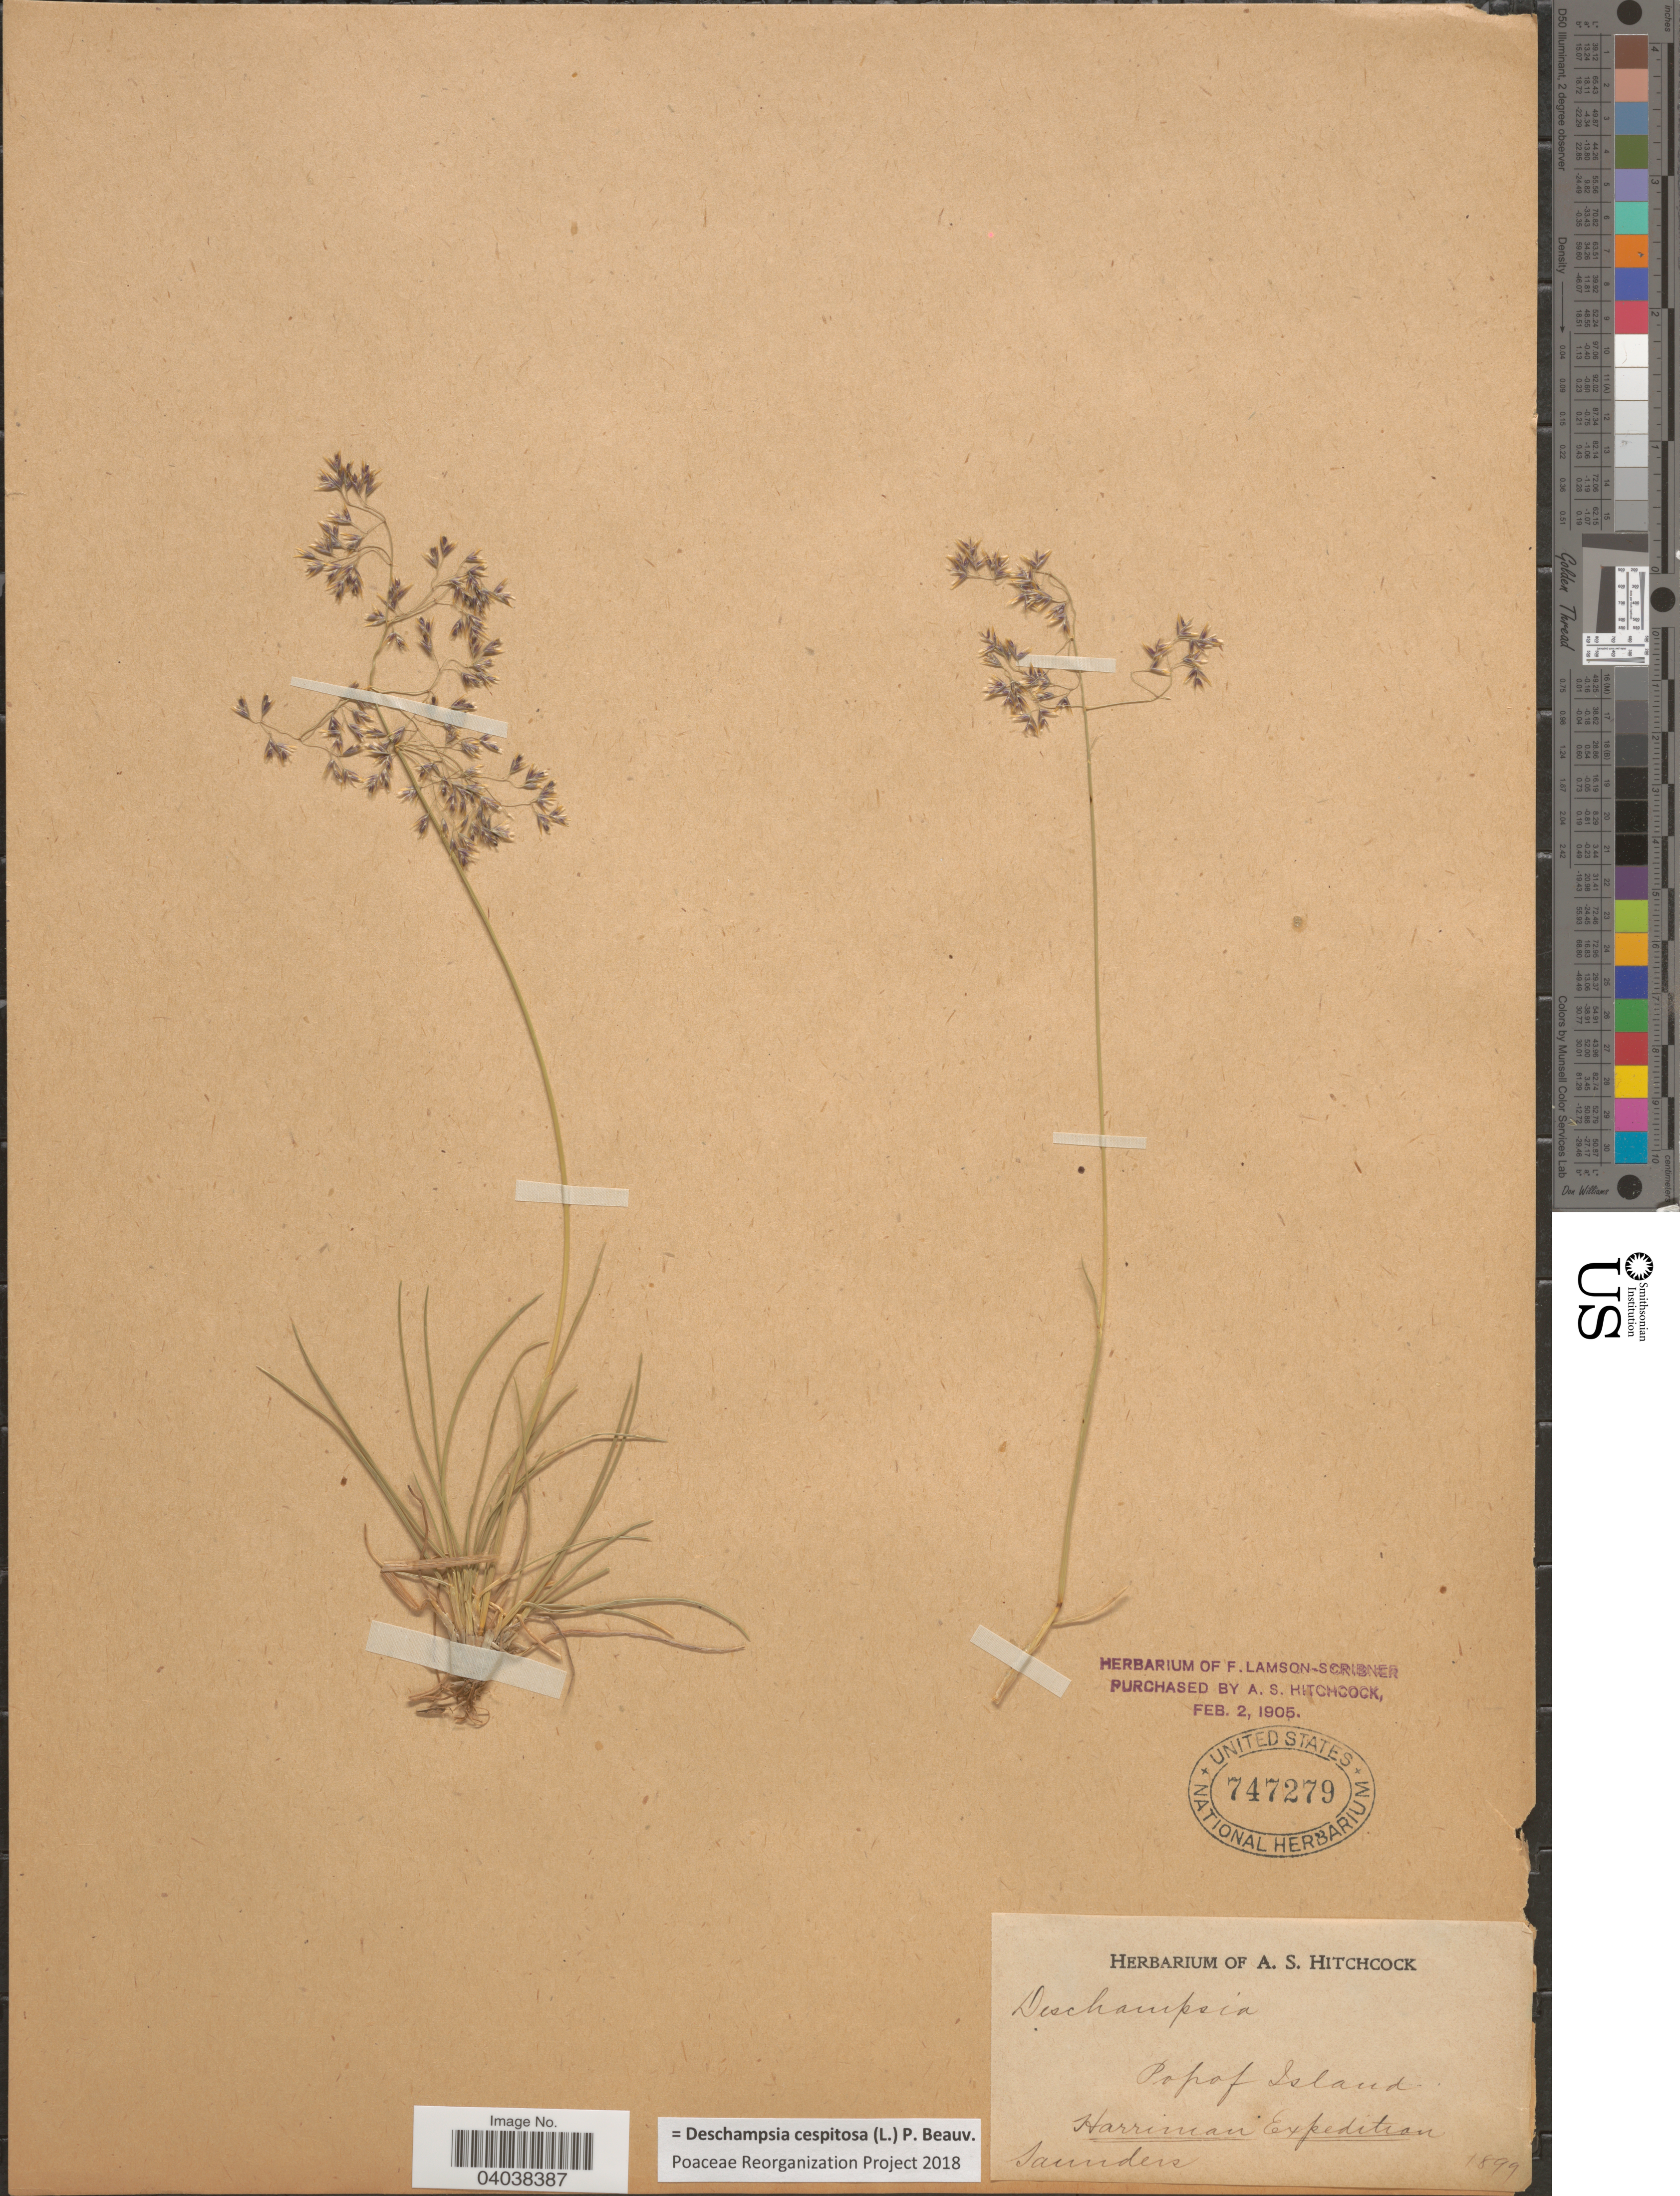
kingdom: Plantae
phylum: Tracheophyta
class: Liliopsida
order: Poales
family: Poaceae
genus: Deschampsia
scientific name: Deschampsia cespitosa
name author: (L.) P. Beauv.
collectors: -. Saunders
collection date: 1899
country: United States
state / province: Alaska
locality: Popof Island. Harriman Expedition.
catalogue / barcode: US 747279